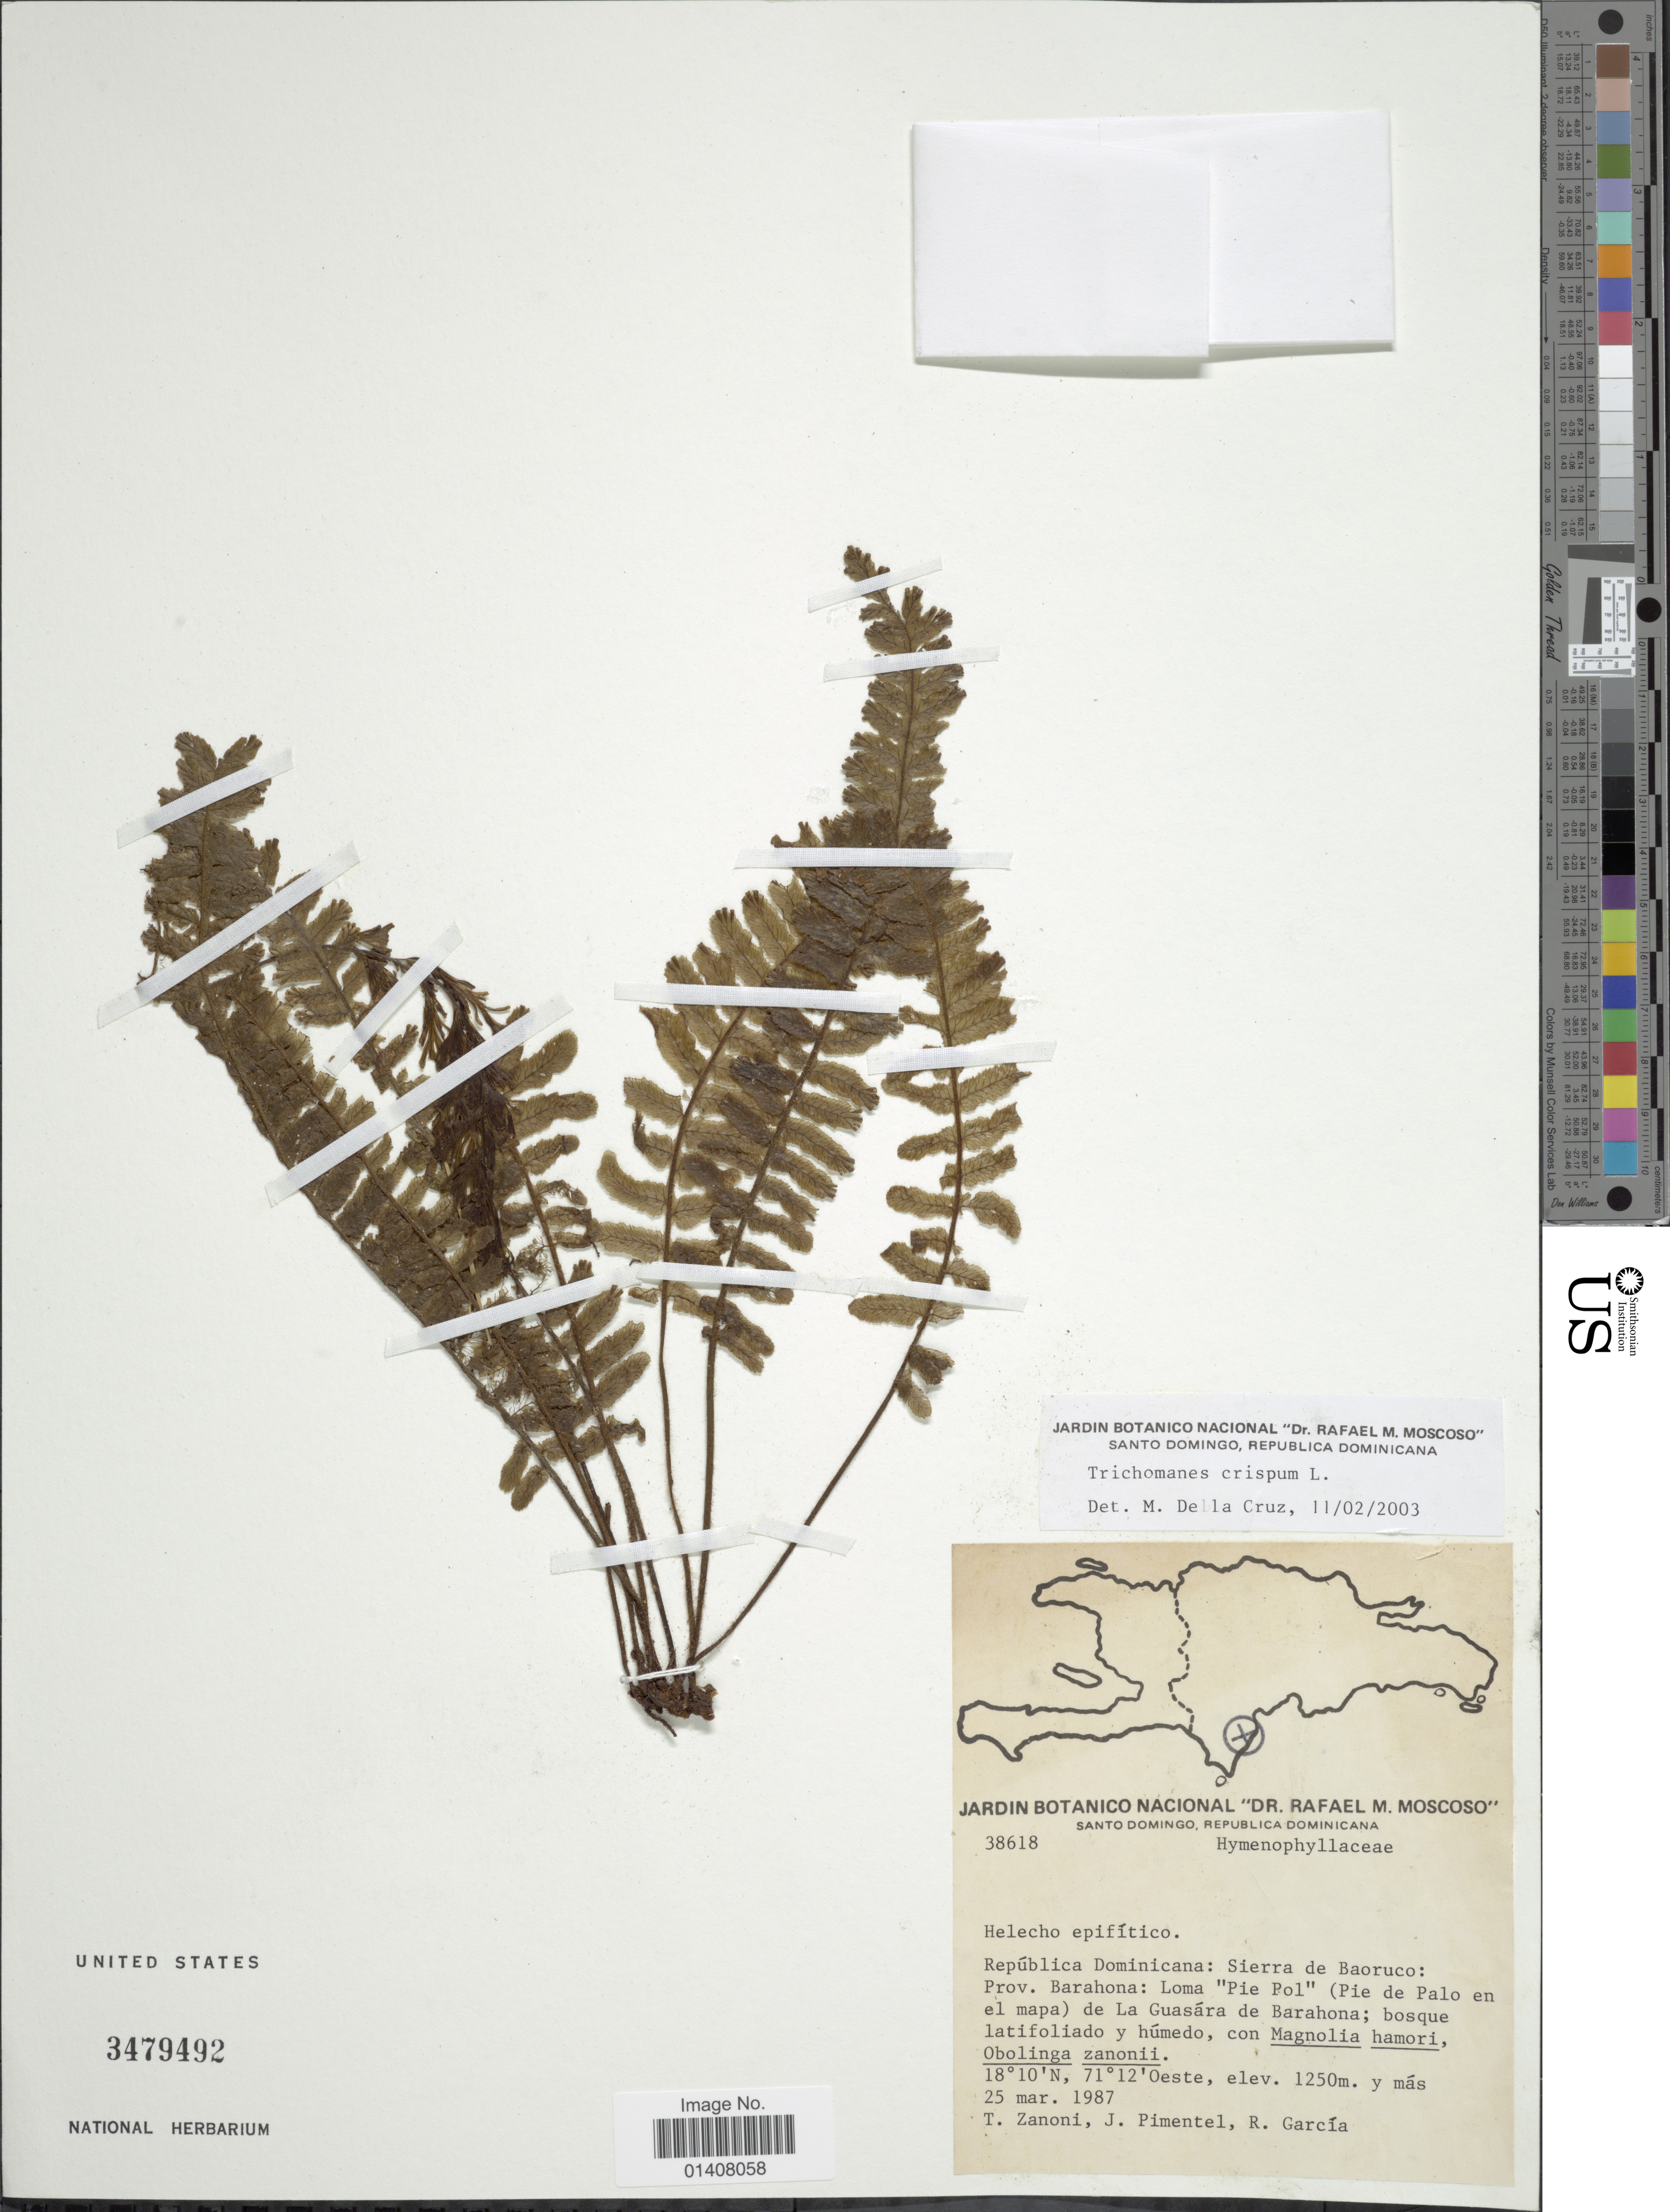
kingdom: Plantae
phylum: Tracheophyta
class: Polypodiopsida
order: Hymenophyllales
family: Hymenophyllaceae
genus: Trichomanes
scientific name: Trichomanes crispum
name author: L.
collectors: T. A. Zanoni, J. Pimentel & R. García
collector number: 38618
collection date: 1987-03-25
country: Dominican Republic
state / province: Barahona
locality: Republica Dominicana: Sierra de Baoruco: Prov. Barahona: Loma "Pie Pol"(Pie de Palo en el mapa) de La Guasara de Barahona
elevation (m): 1250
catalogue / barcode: US 3479492